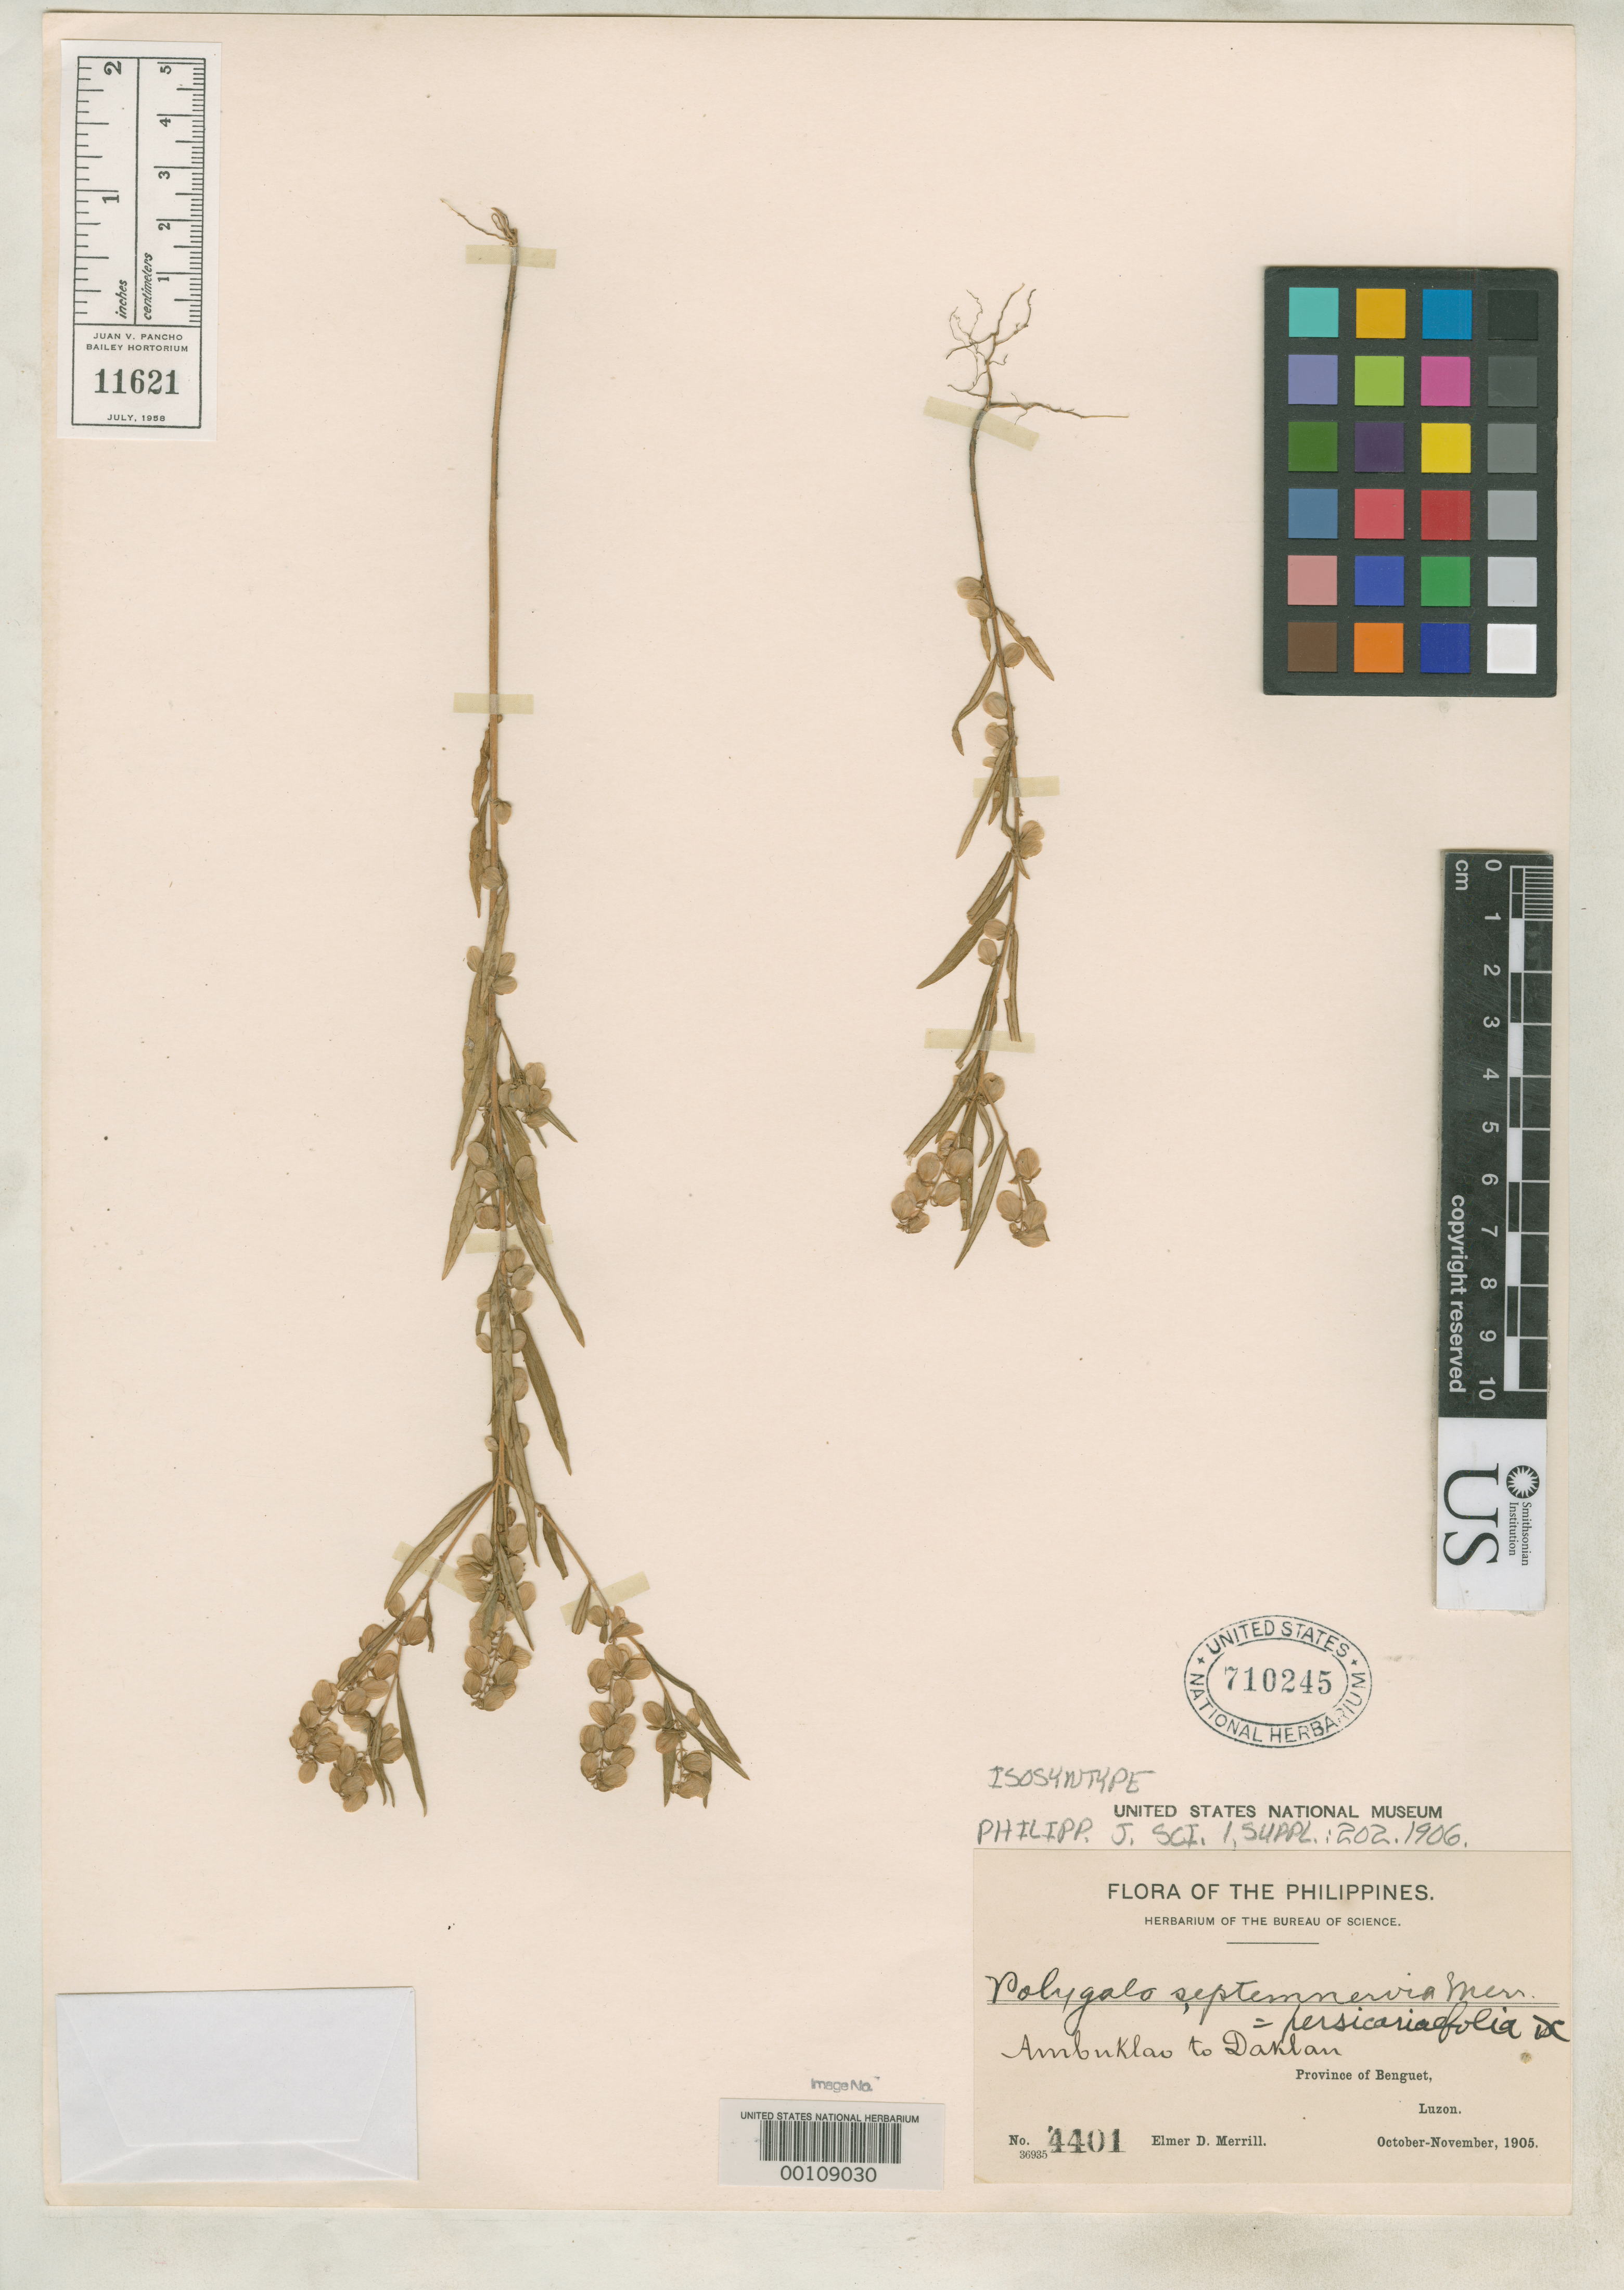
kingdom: Plantae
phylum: Tracheophyta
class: Magnoliopsida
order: Fabales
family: Polygalaceae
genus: Polygala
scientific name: Polygala septemnervia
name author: Merr.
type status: Isosyntype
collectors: E. D. Merrill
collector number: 4401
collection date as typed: Oct 1905 to -- Nov 1905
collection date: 1905-10/1905-11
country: Philippines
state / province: Cordillera (Administrative Region)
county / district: Benguet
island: Luzon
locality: Ambuklao to Daklan.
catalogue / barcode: US 710245